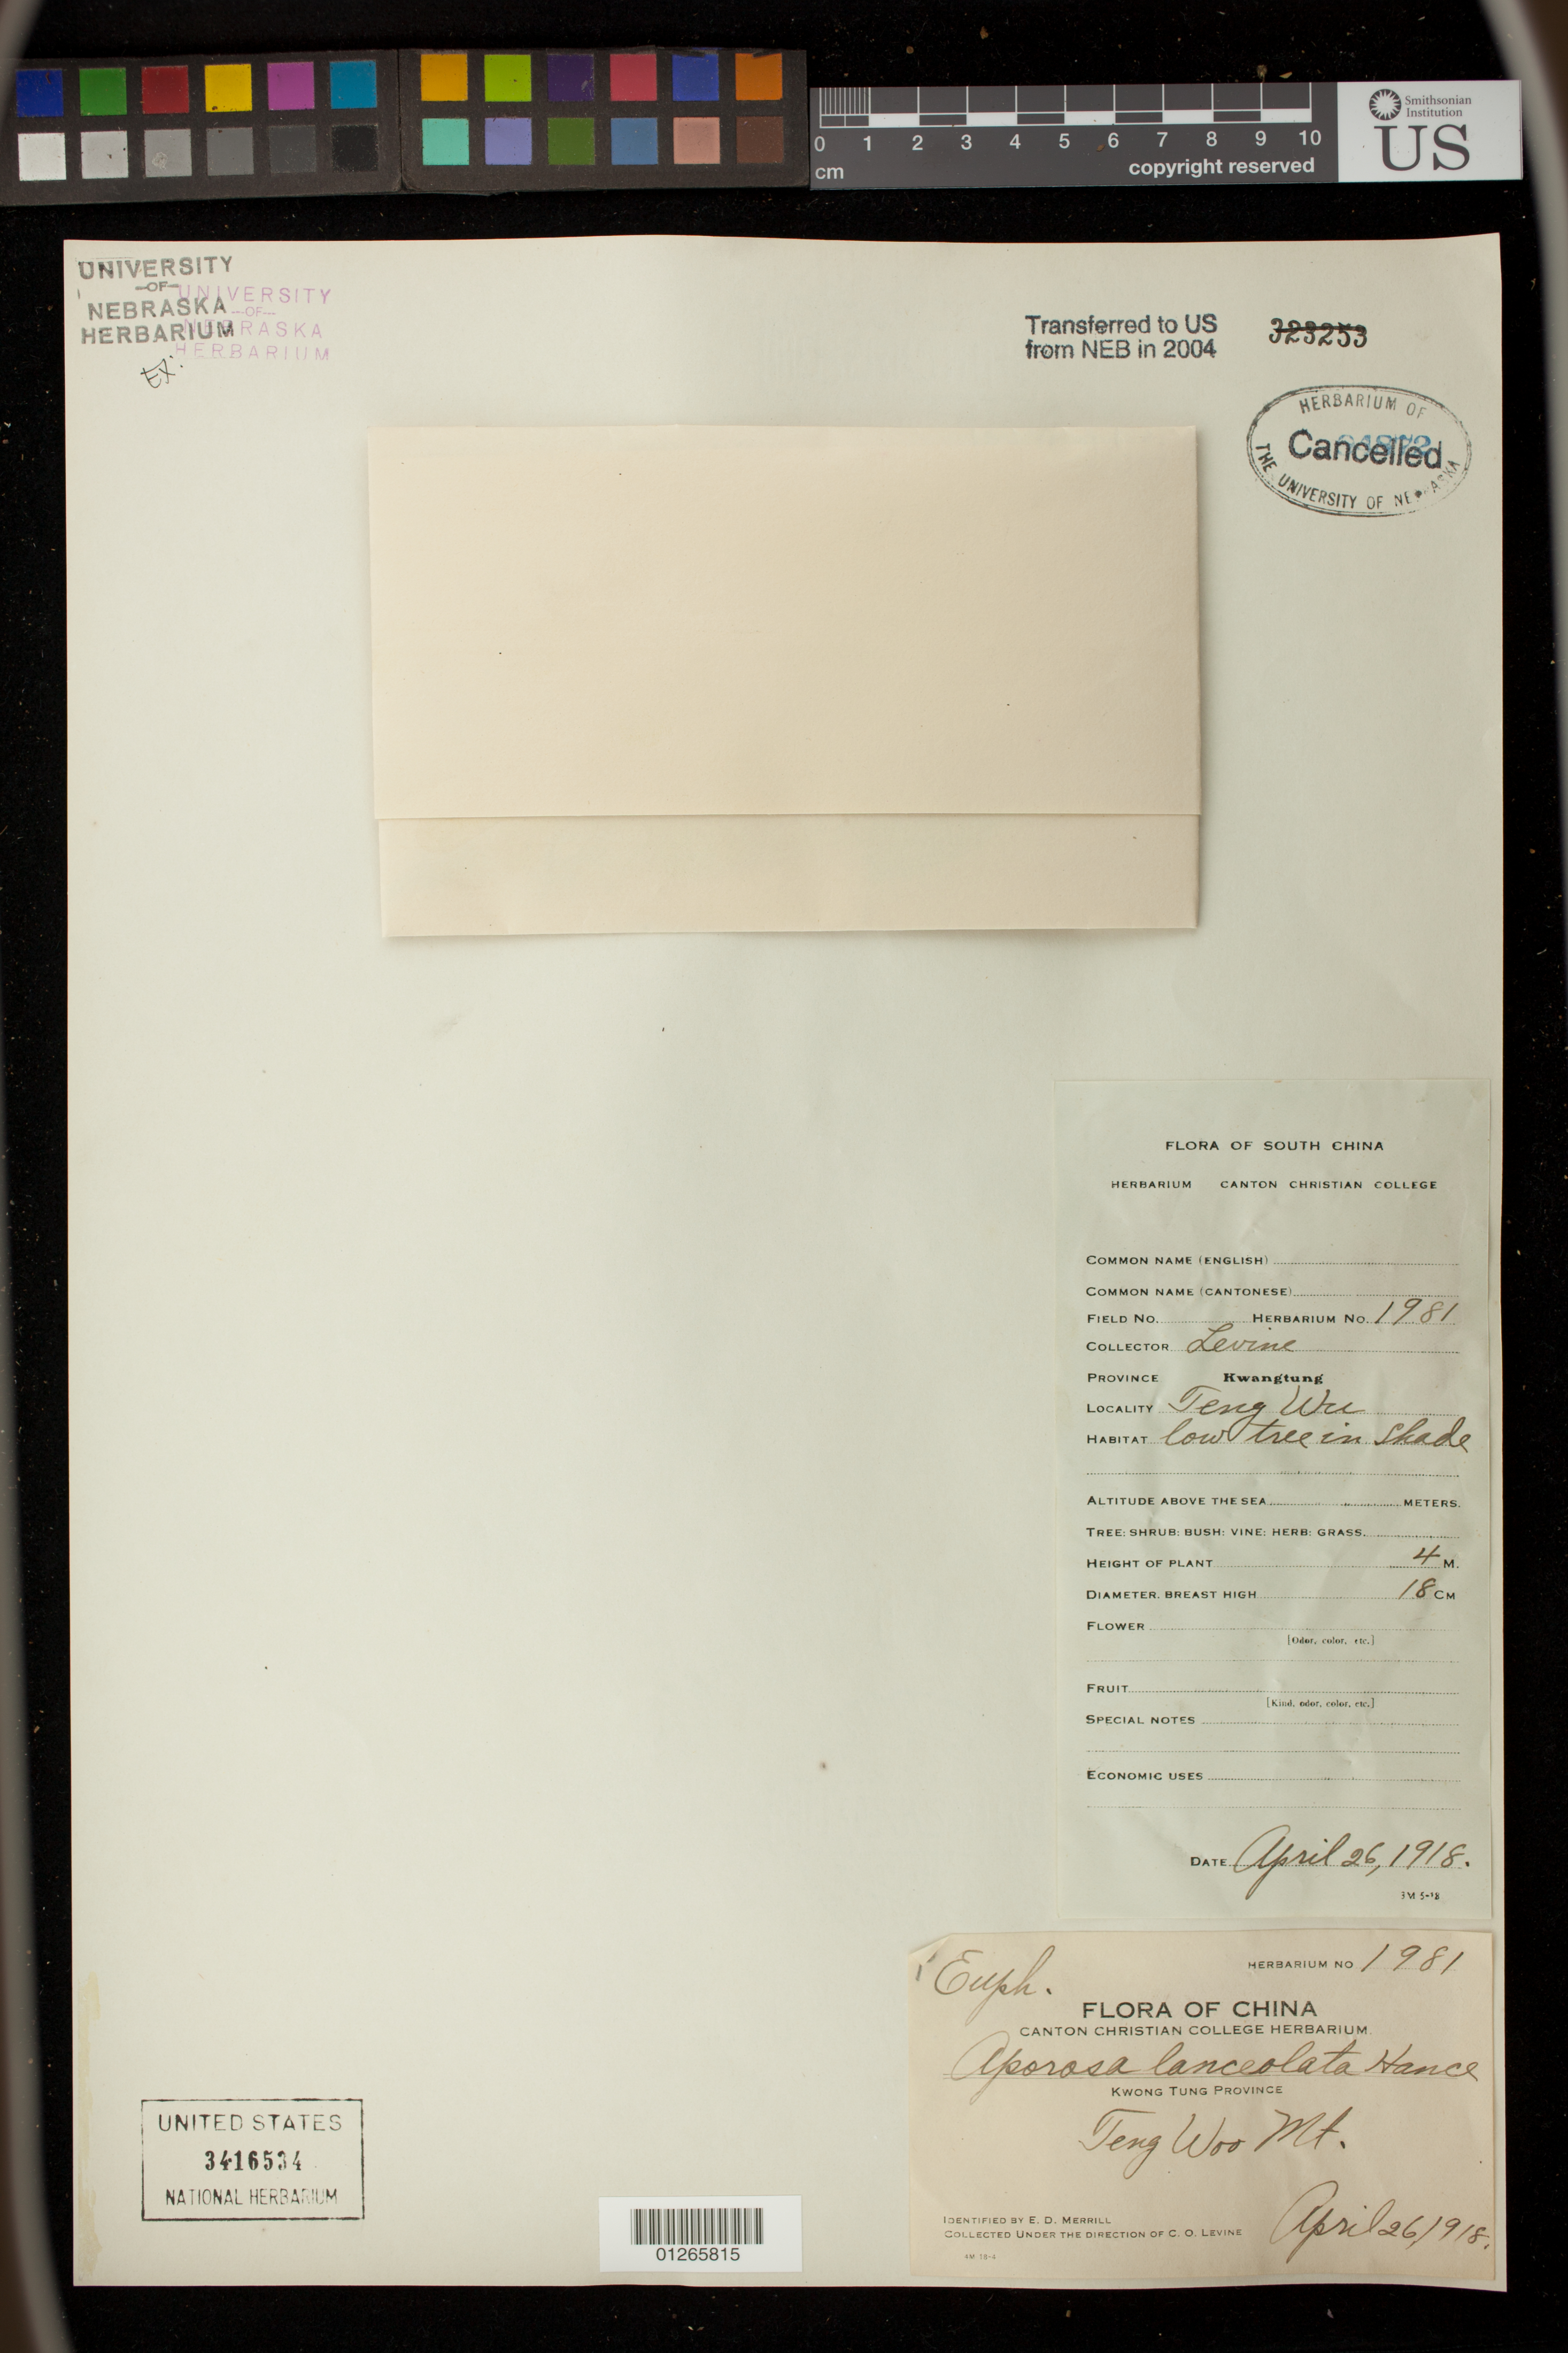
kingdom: Plantae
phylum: Tracheophyta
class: Magnoliopsida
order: Malpighiales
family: Phyllanthaceae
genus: Aporosa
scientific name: Aporosa lanceolata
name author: Müll. Arg.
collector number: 1981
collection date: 1918-04-26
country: China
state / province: Guangdong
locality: Kwong Tung Province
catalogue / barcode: US 3416534